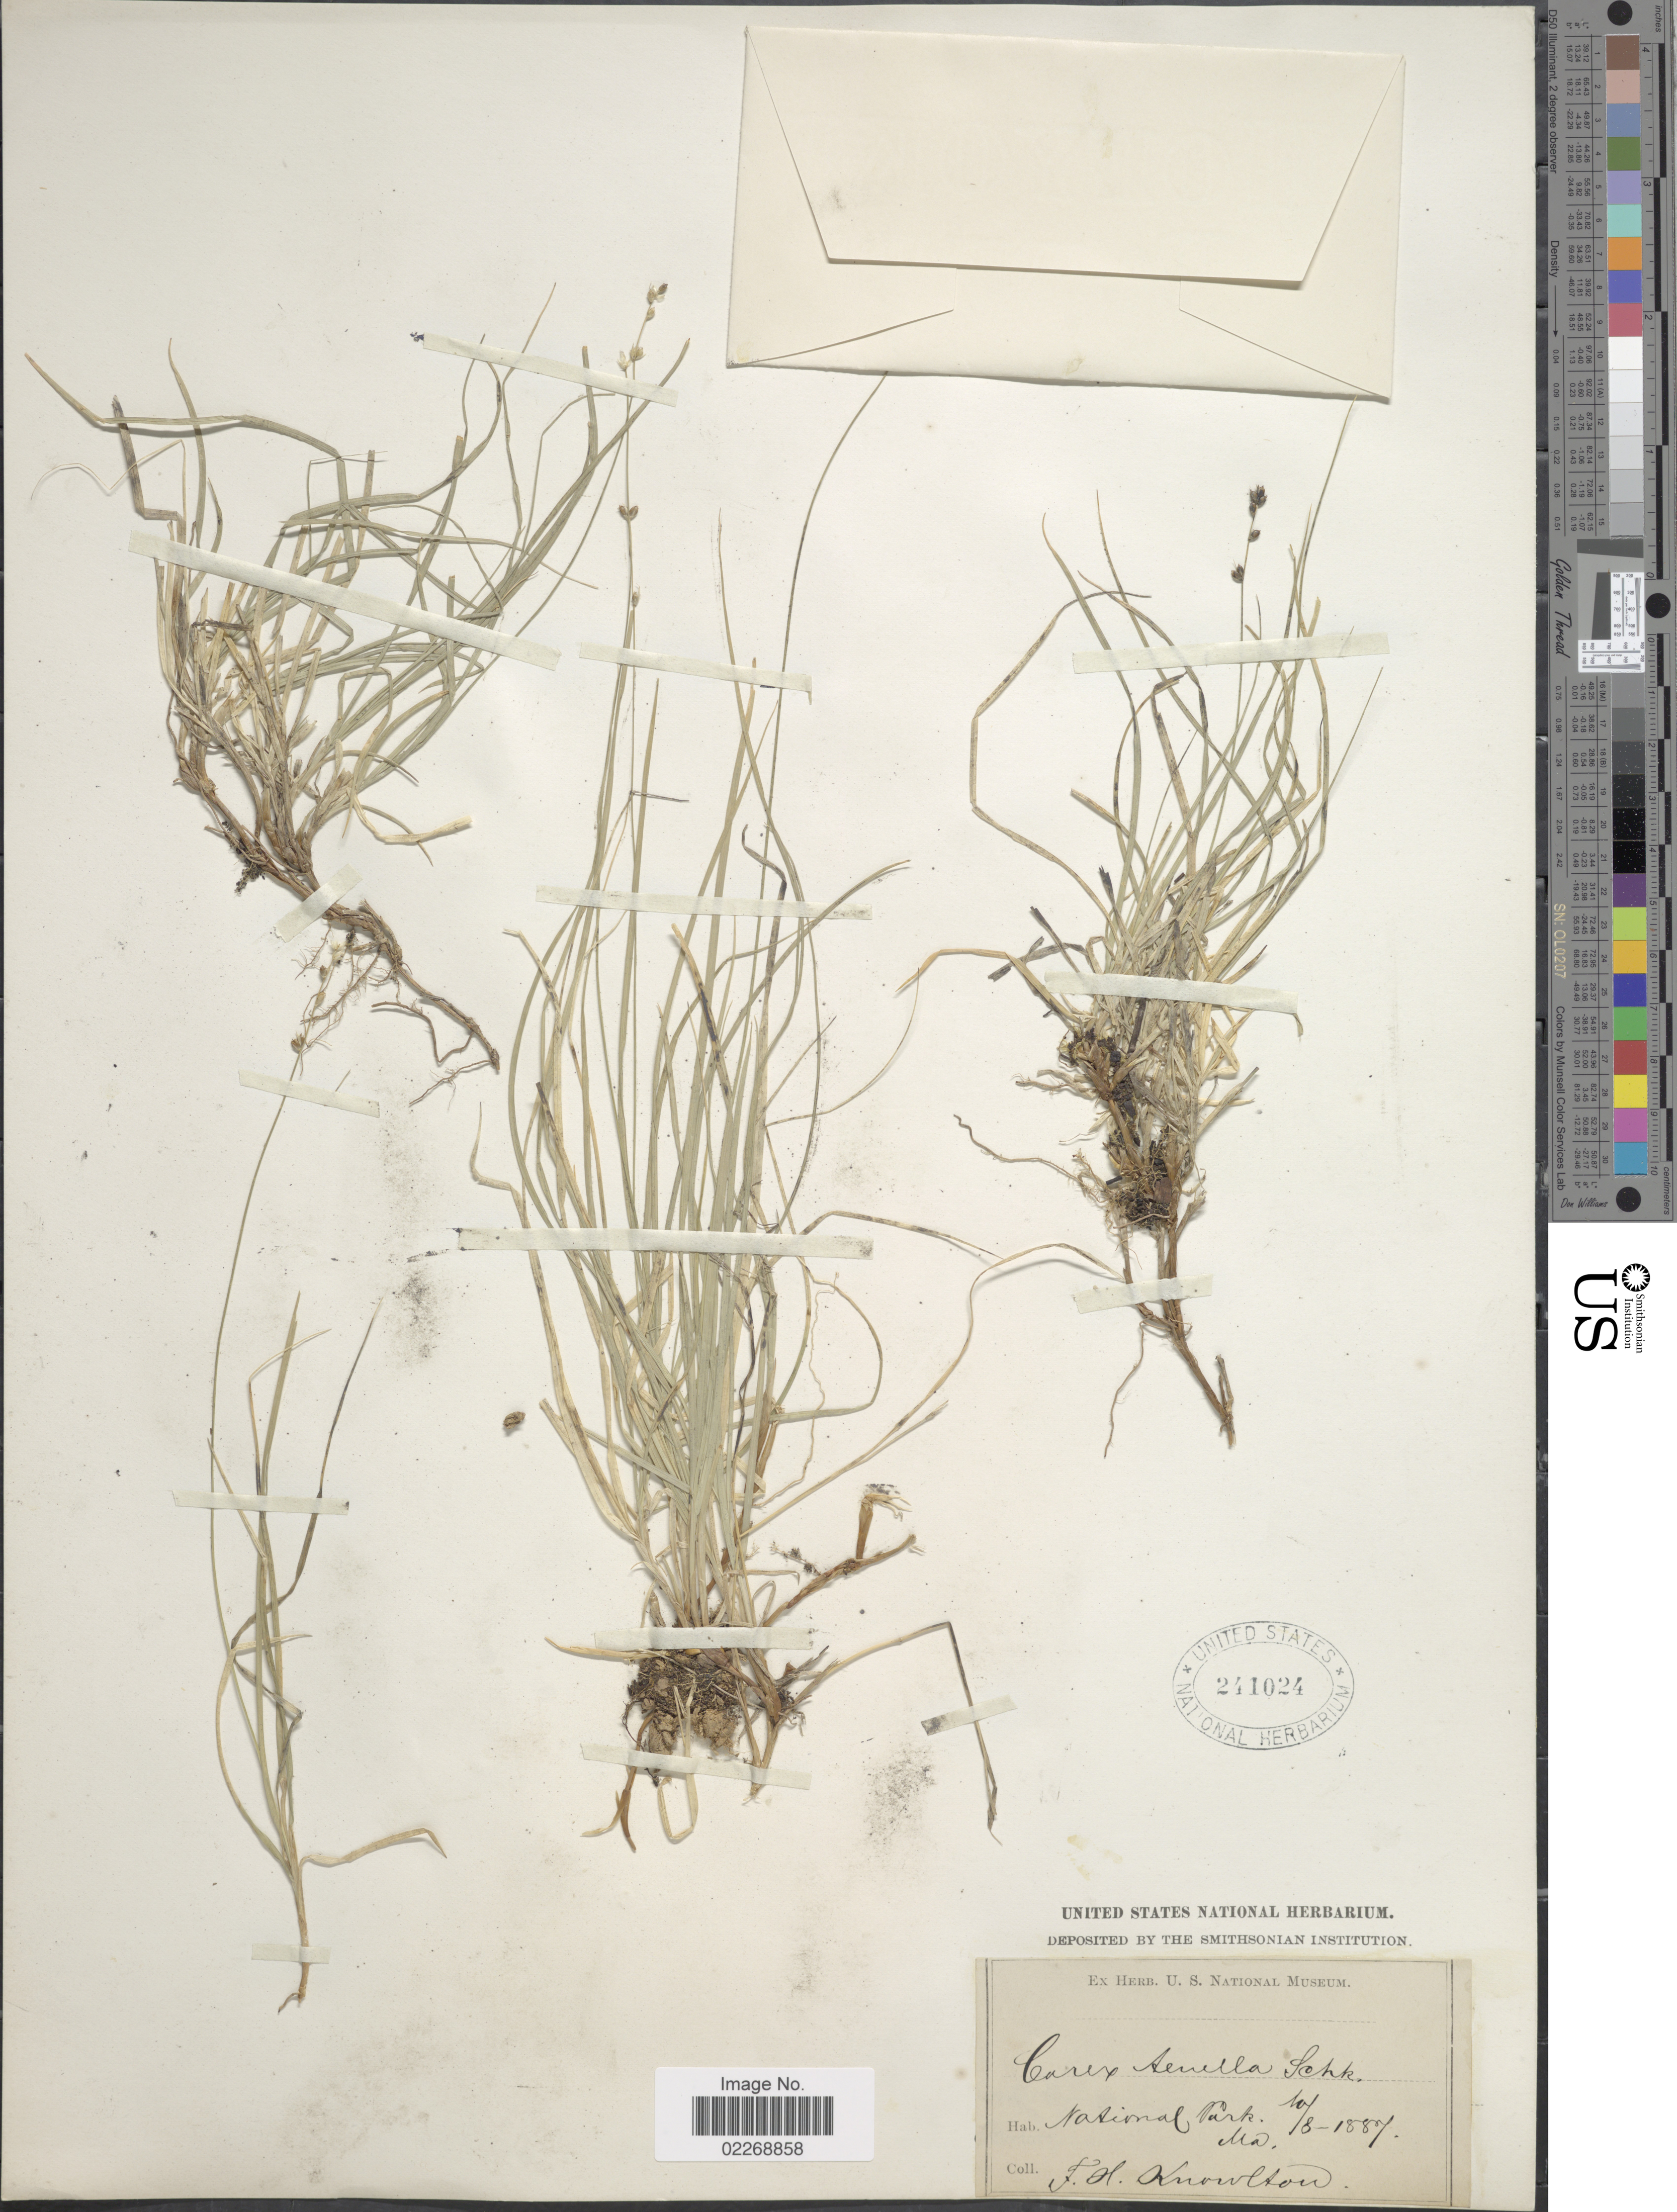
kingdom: Plantae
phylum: Tracheophyta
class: Liliopsida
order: Poales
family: Cyperaceae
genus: Carex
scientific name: Carex disperma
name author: Dewey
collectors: F. H. Knowlton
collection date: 1887-10-08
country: United States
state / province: Massachusetts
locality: National Park, Ma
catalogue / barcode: US 241024